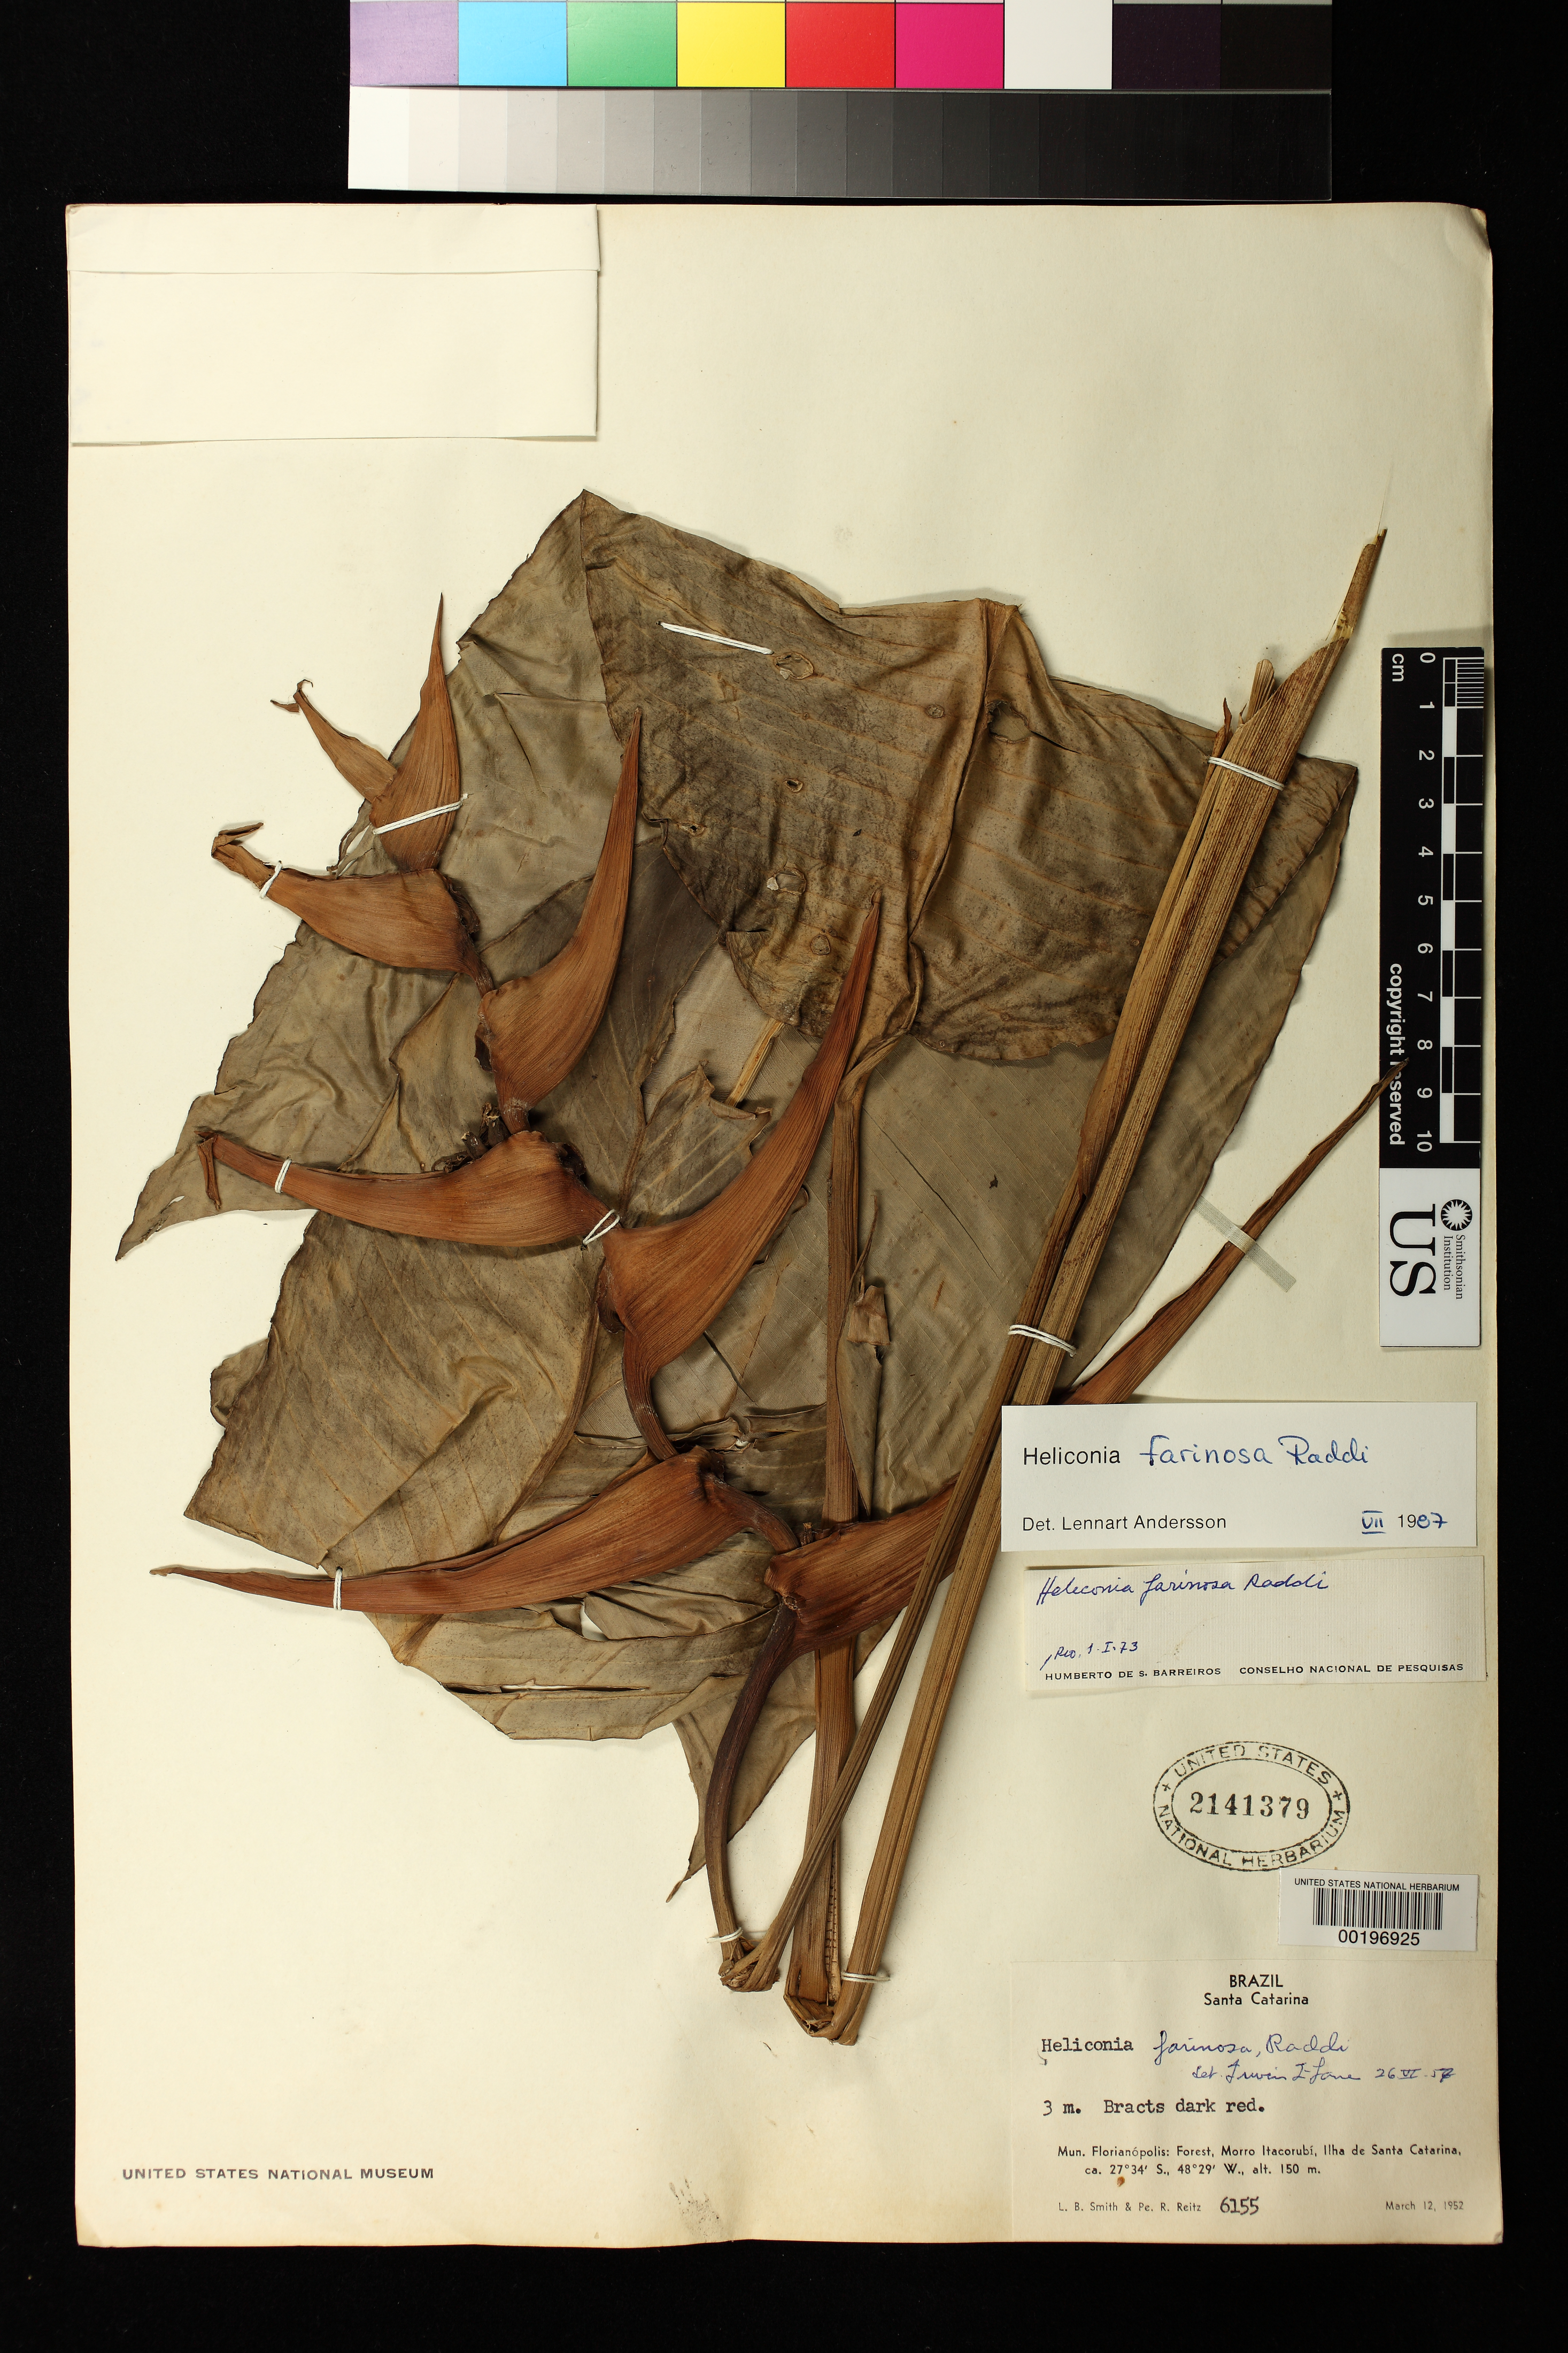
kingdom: Plantae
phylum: Tracheophyta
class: Liliopsida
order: Zingiberales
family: Heliconiaceae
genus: Heliconia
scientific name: Heliconia farinosa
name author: Raddi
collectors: L. Smith & R. Reitz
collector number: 6155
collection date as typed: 12 Mar 1952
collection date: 1952-03-12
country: Brazil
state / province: Santa Catarina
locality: Mun. florianopolis: forest, morro itacorubi, ilha de santa catarina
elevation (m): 150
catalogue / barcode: US 2141379